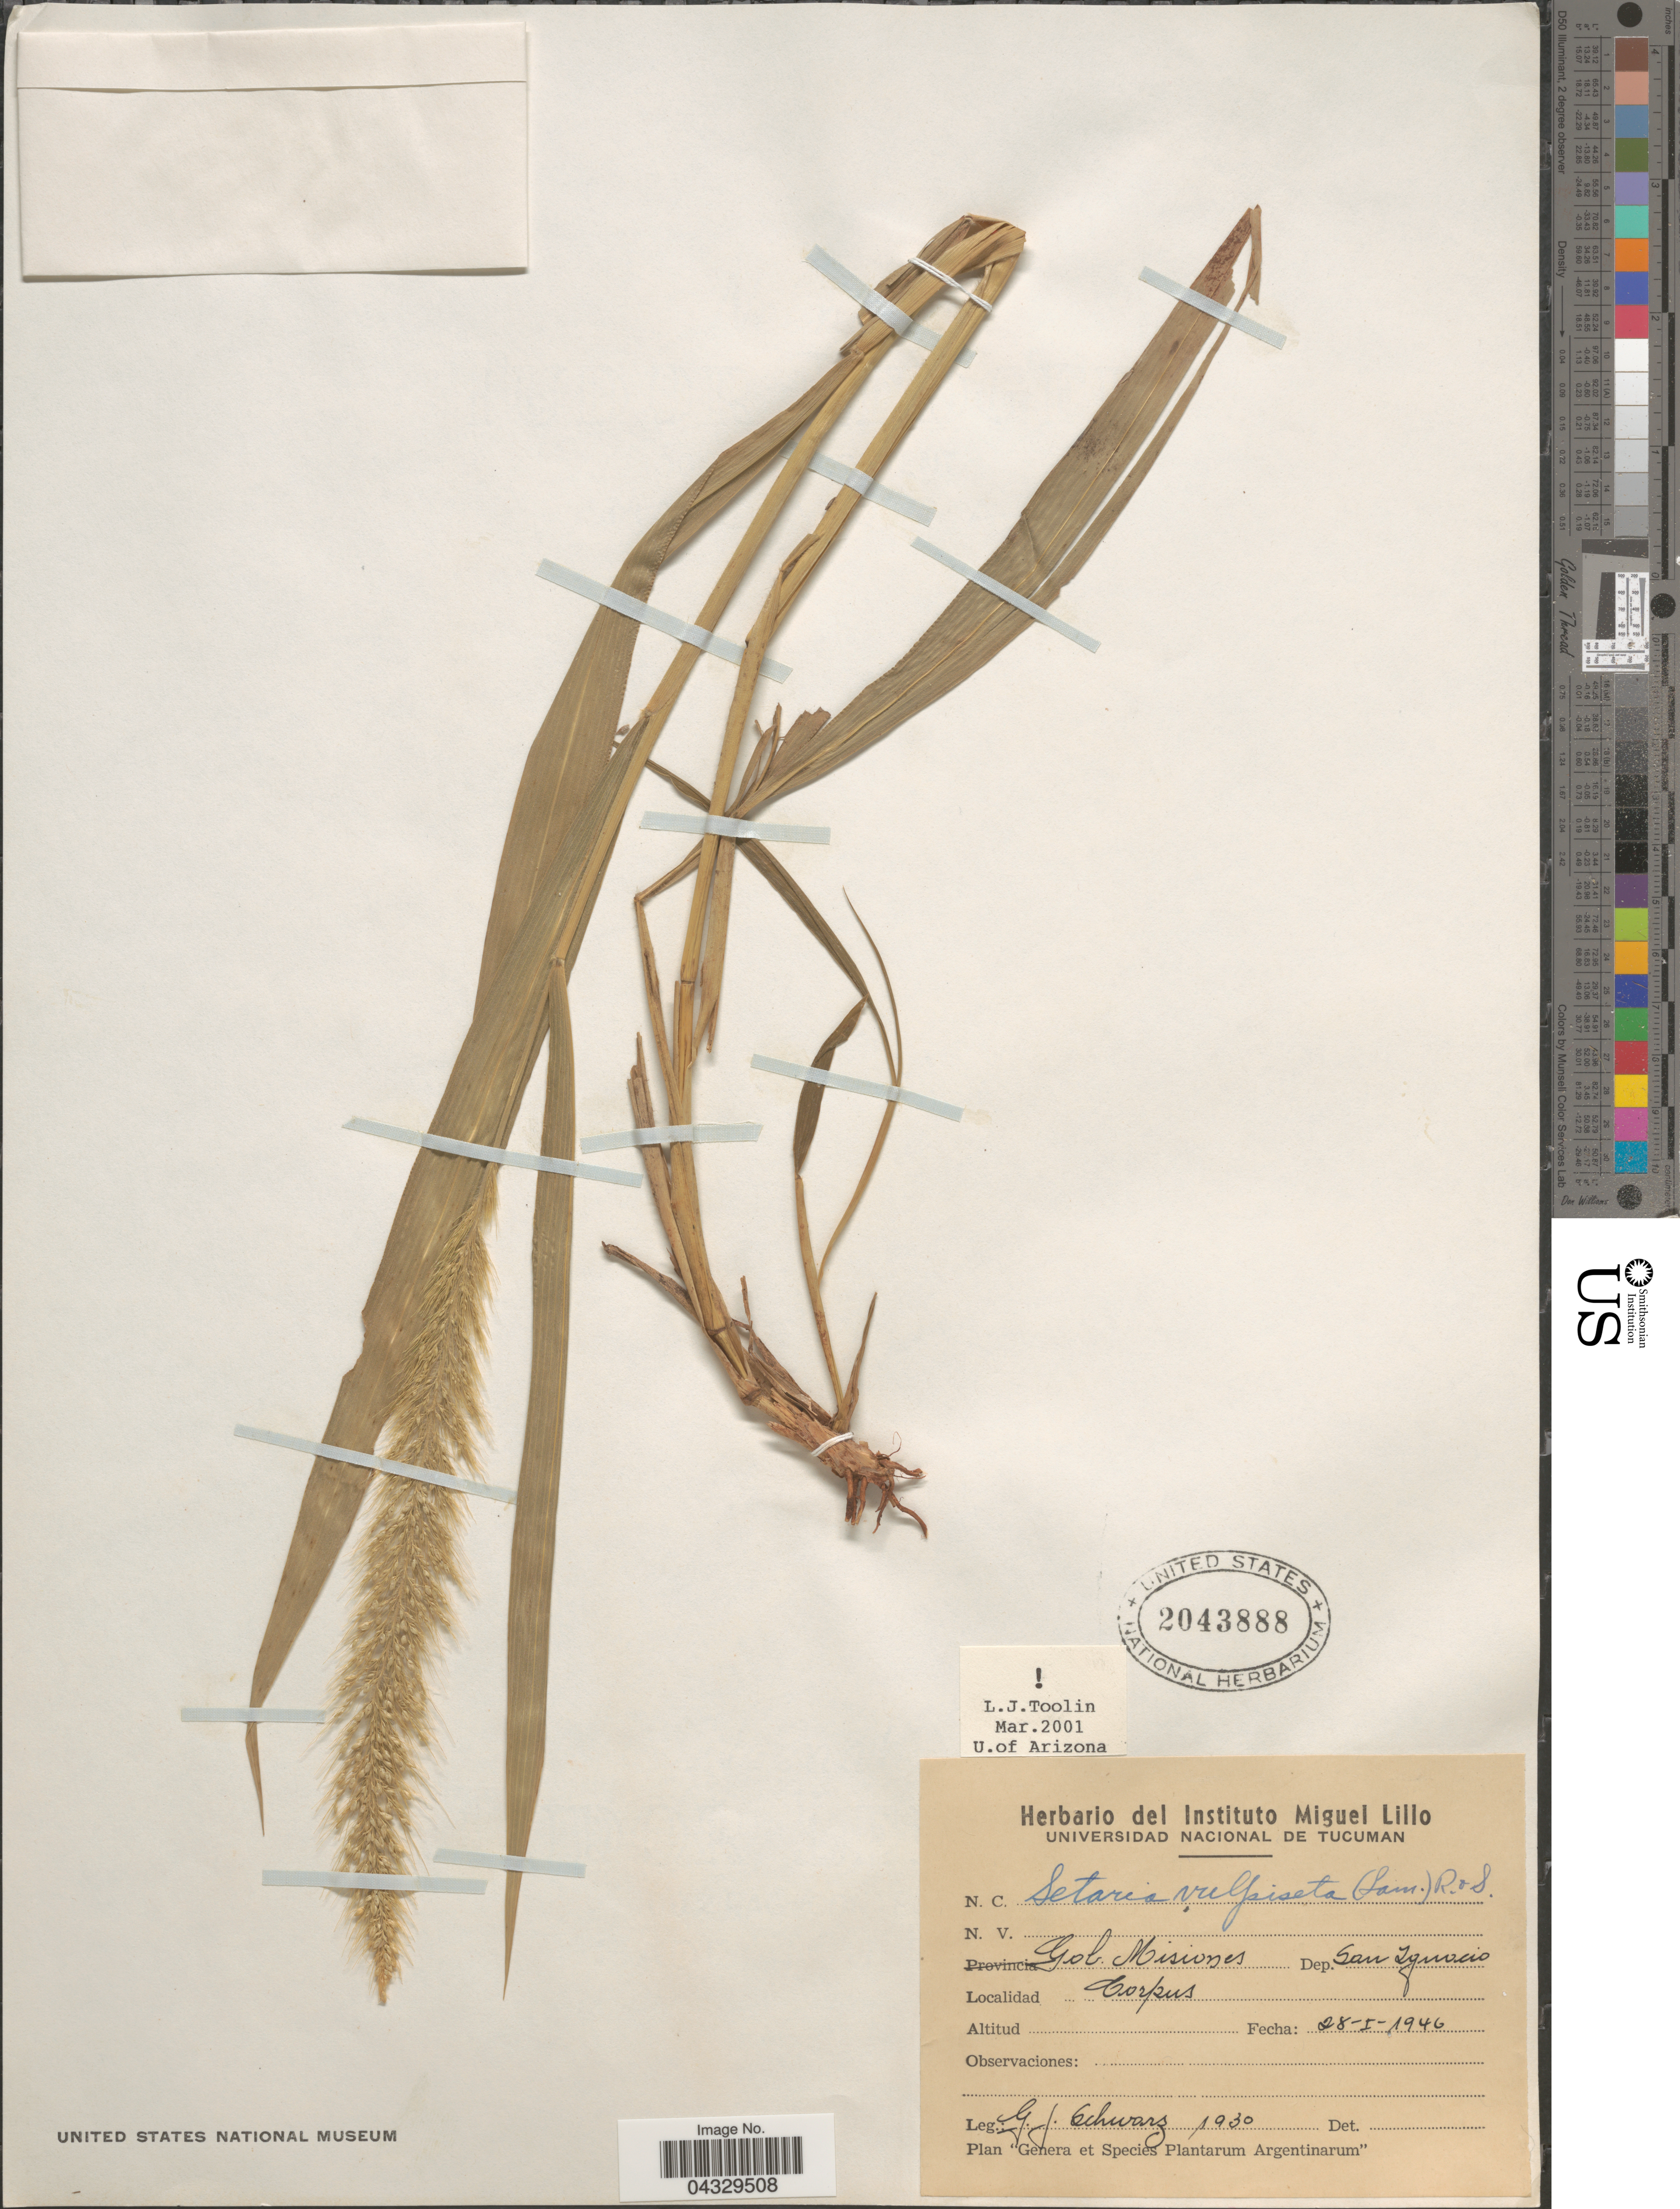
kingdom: Plantae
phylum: Tracheophyta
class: Liliopsida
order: Poales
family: Poaceae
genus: Setaria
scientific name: Setaria vulpiseta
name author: (Lam.) Roem. & Schult.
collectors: G. J. Schwarz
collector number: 1930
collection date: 1946-01-28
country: Argentina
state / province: Misiones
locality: Gob. Misiones Dep. San Ignacio. Corpus.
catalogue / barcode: US 2043888